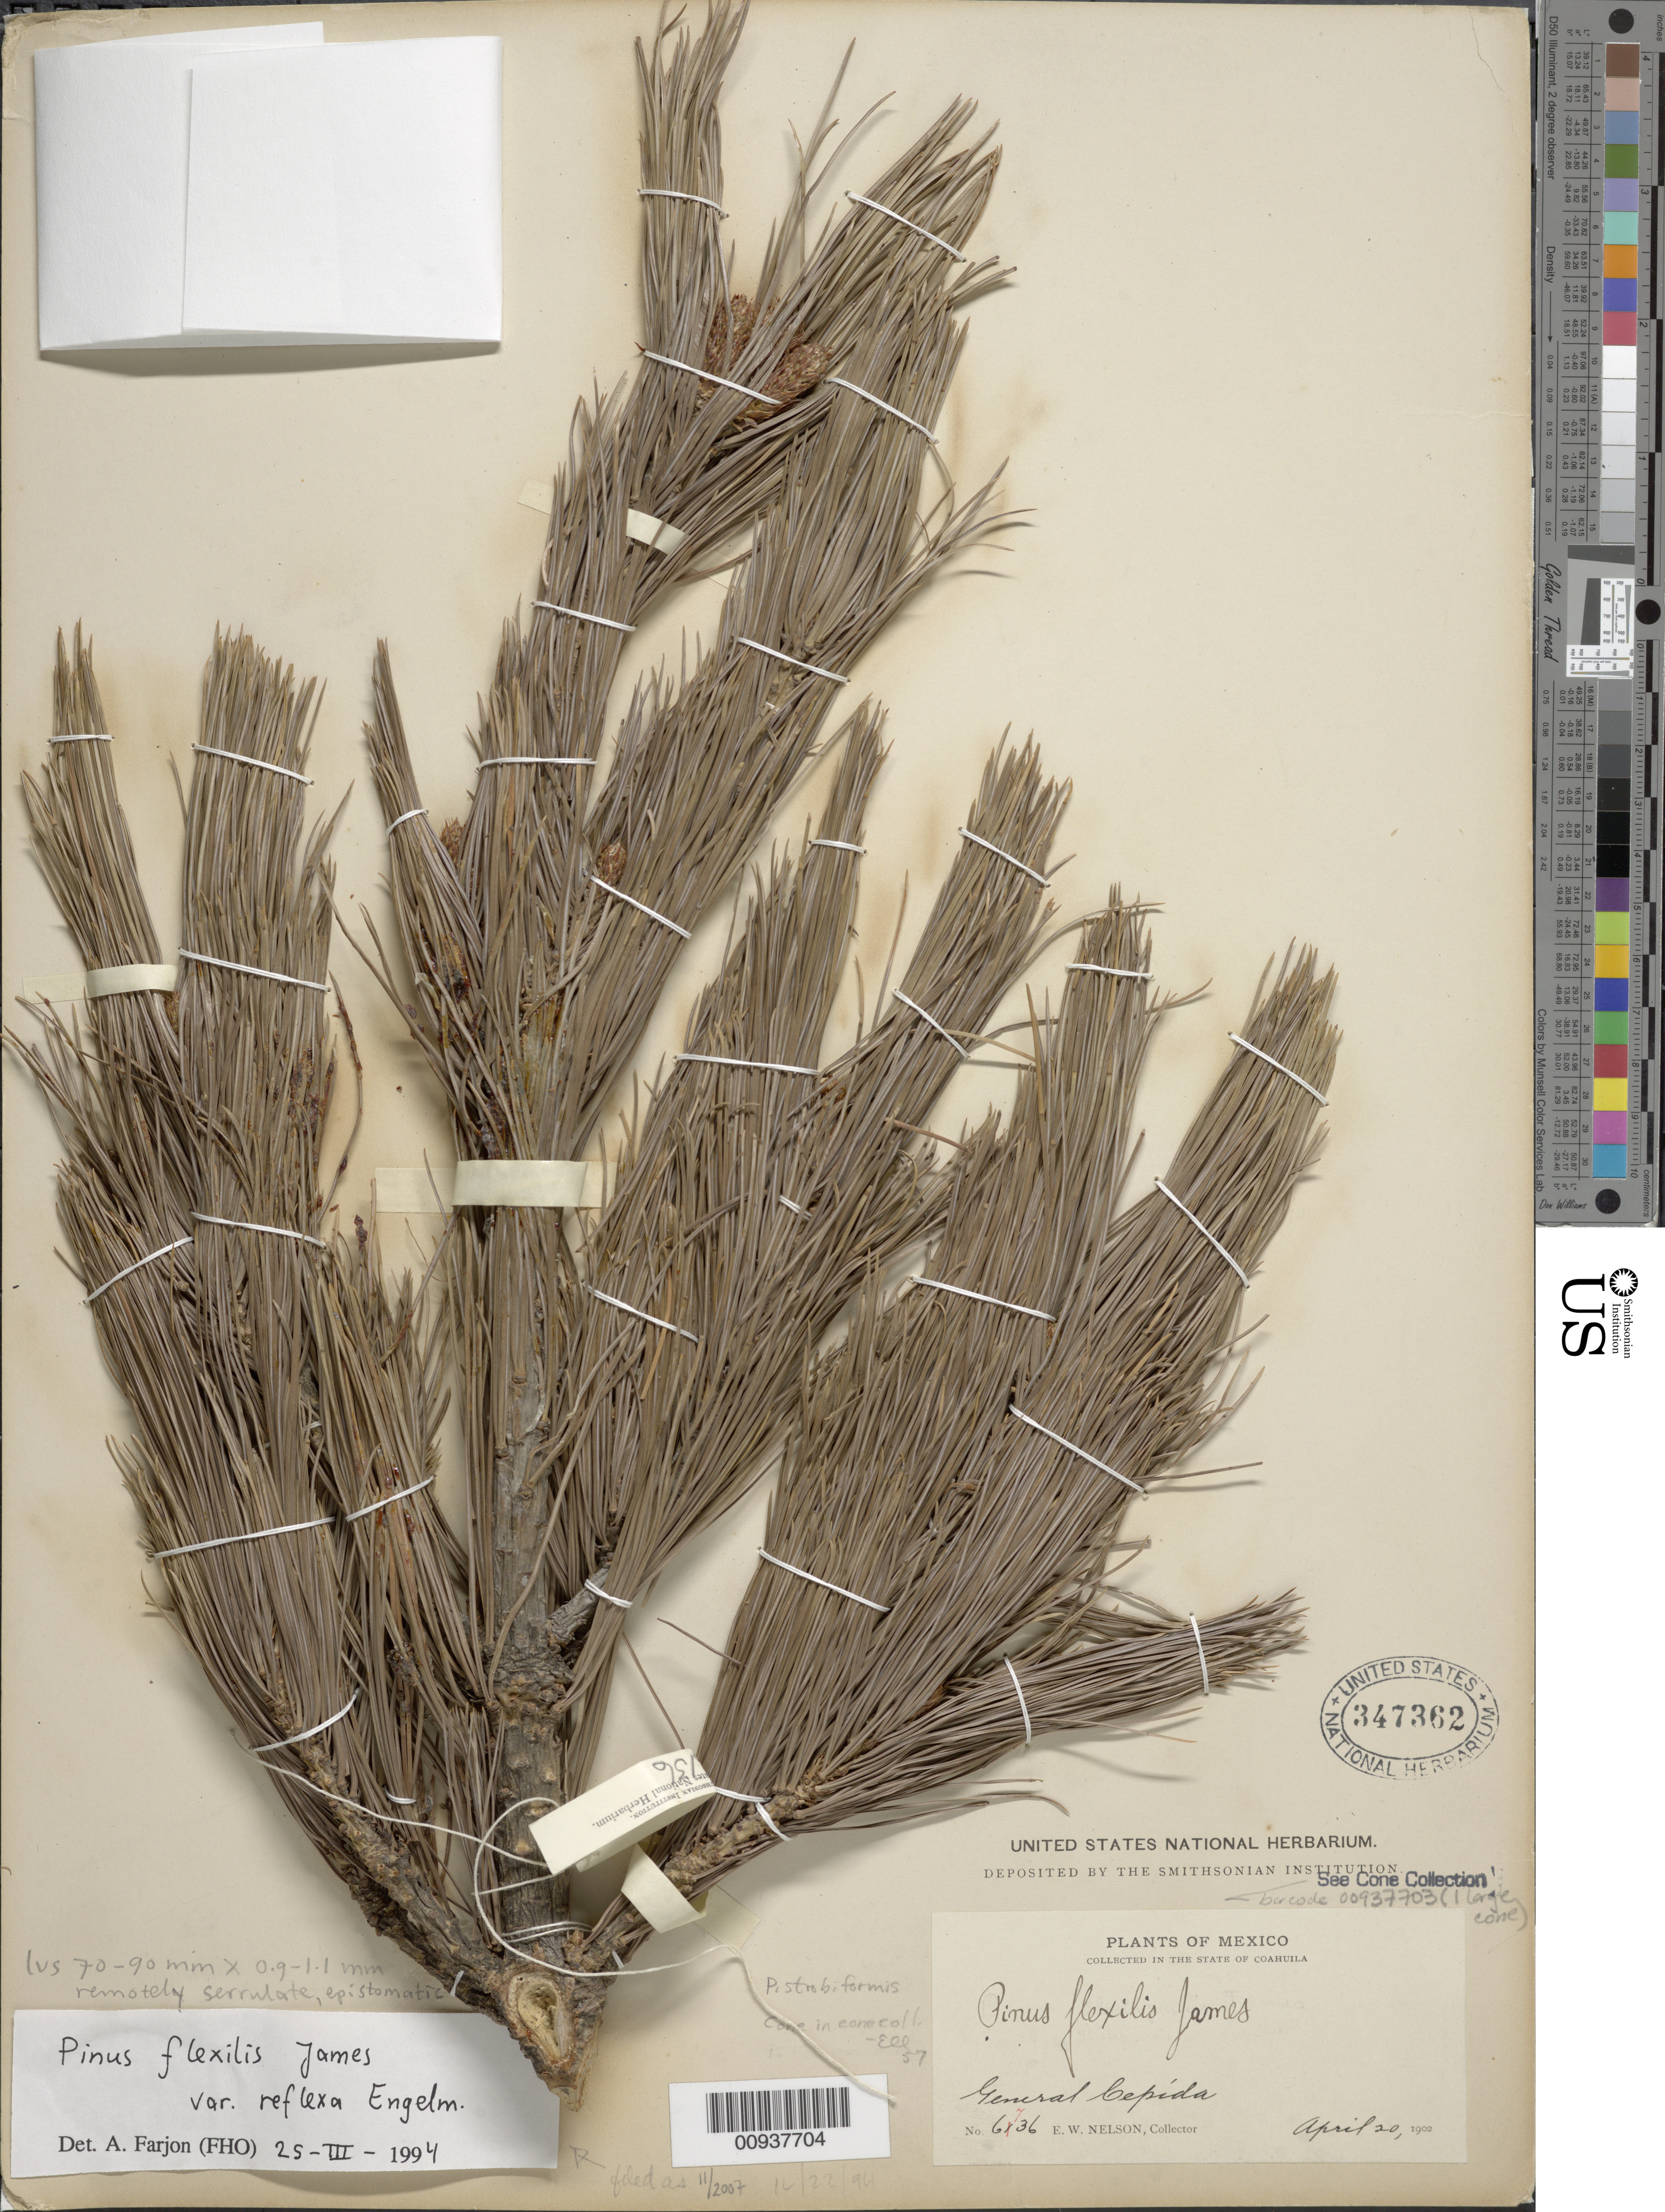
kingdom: Plantae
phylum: Tracheophyta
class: Pinopsida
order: Pinales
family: Pinaceae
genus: Pinus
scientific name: Pinus flexilis var. reflexa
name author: Engelm.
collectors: W. Nelson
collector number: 6736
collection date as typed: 20 Apr 1902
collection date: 1902-04-20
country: Mexico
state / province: Coahuila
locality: General Cepeda.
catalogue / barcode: US 347362